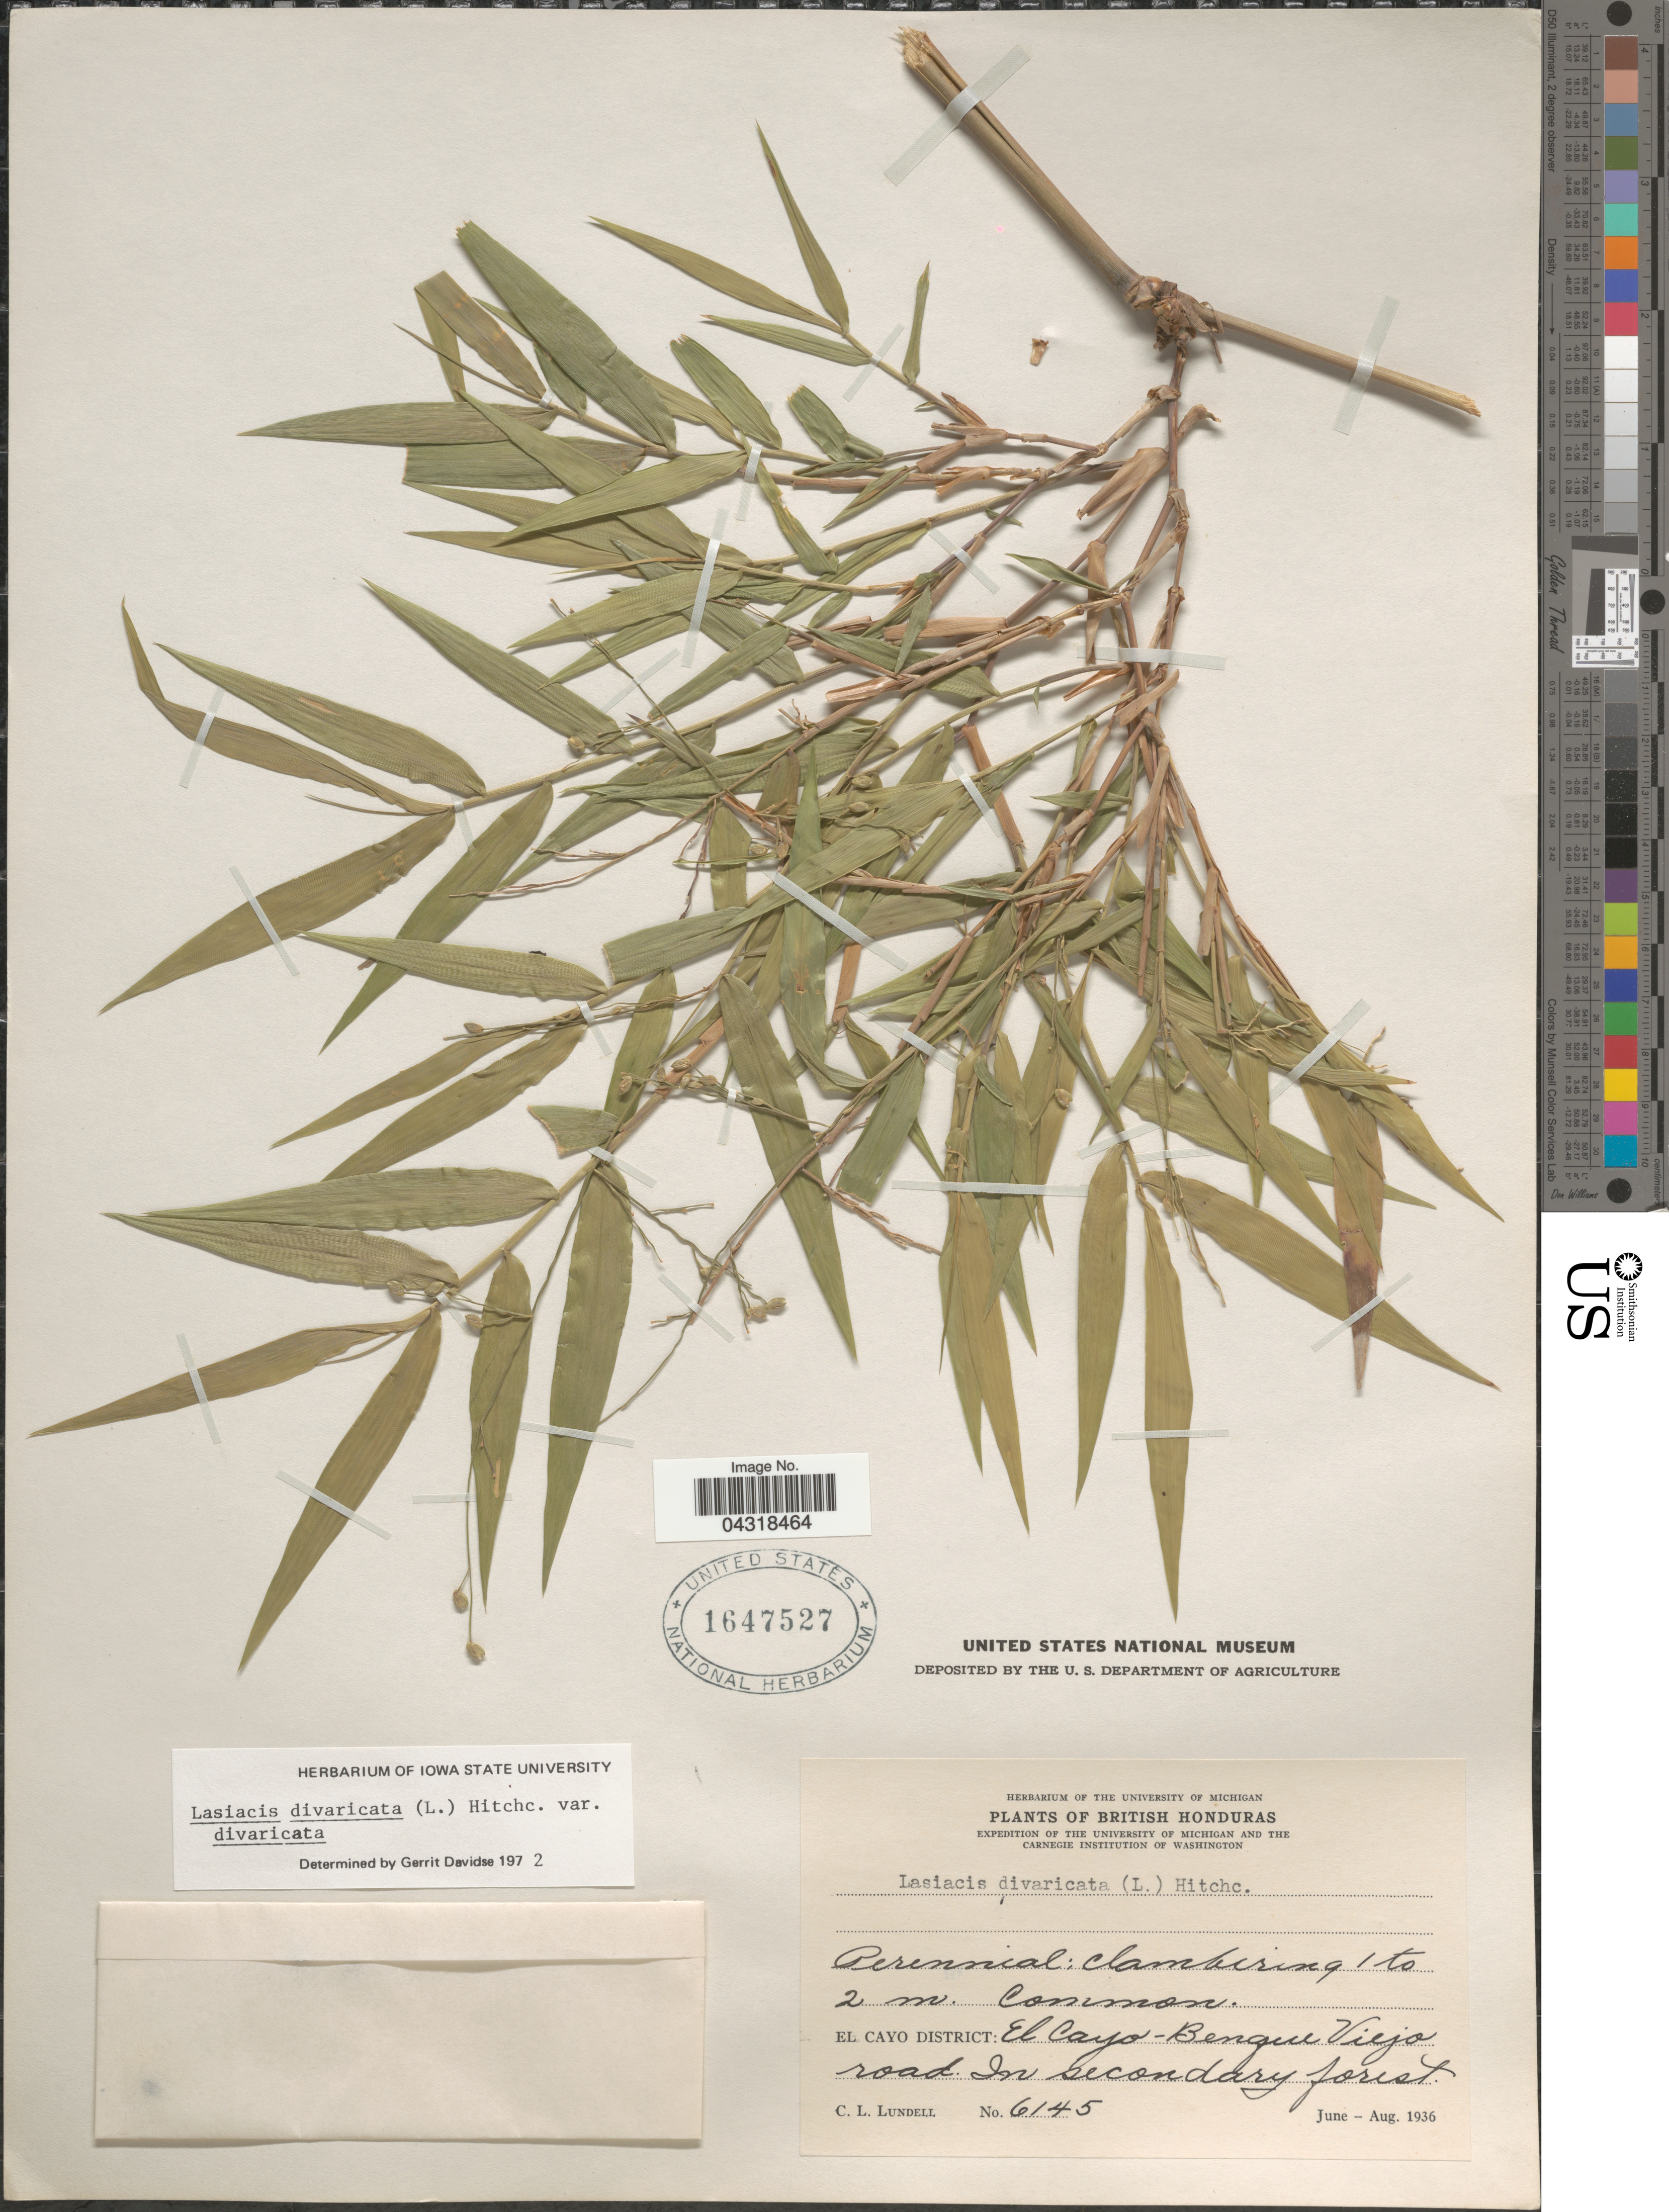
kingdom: Plantae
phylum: Tracheophyta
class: Liliopsida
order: Poales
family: Poaceae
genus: Lasiacis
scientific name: Lasiacis divaricata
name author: (L.) Hitchc.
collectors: C. L. Lundell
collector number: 6145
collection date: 1936-06/1936-08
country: Belize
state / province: Cayo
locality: British Honduras. Expedition of the University of Michigan and the Carnegie Institution of Washington. El Cayo District: El Cayo-Bengue Viejo road. In secondary forest.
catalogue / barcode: US 1647527